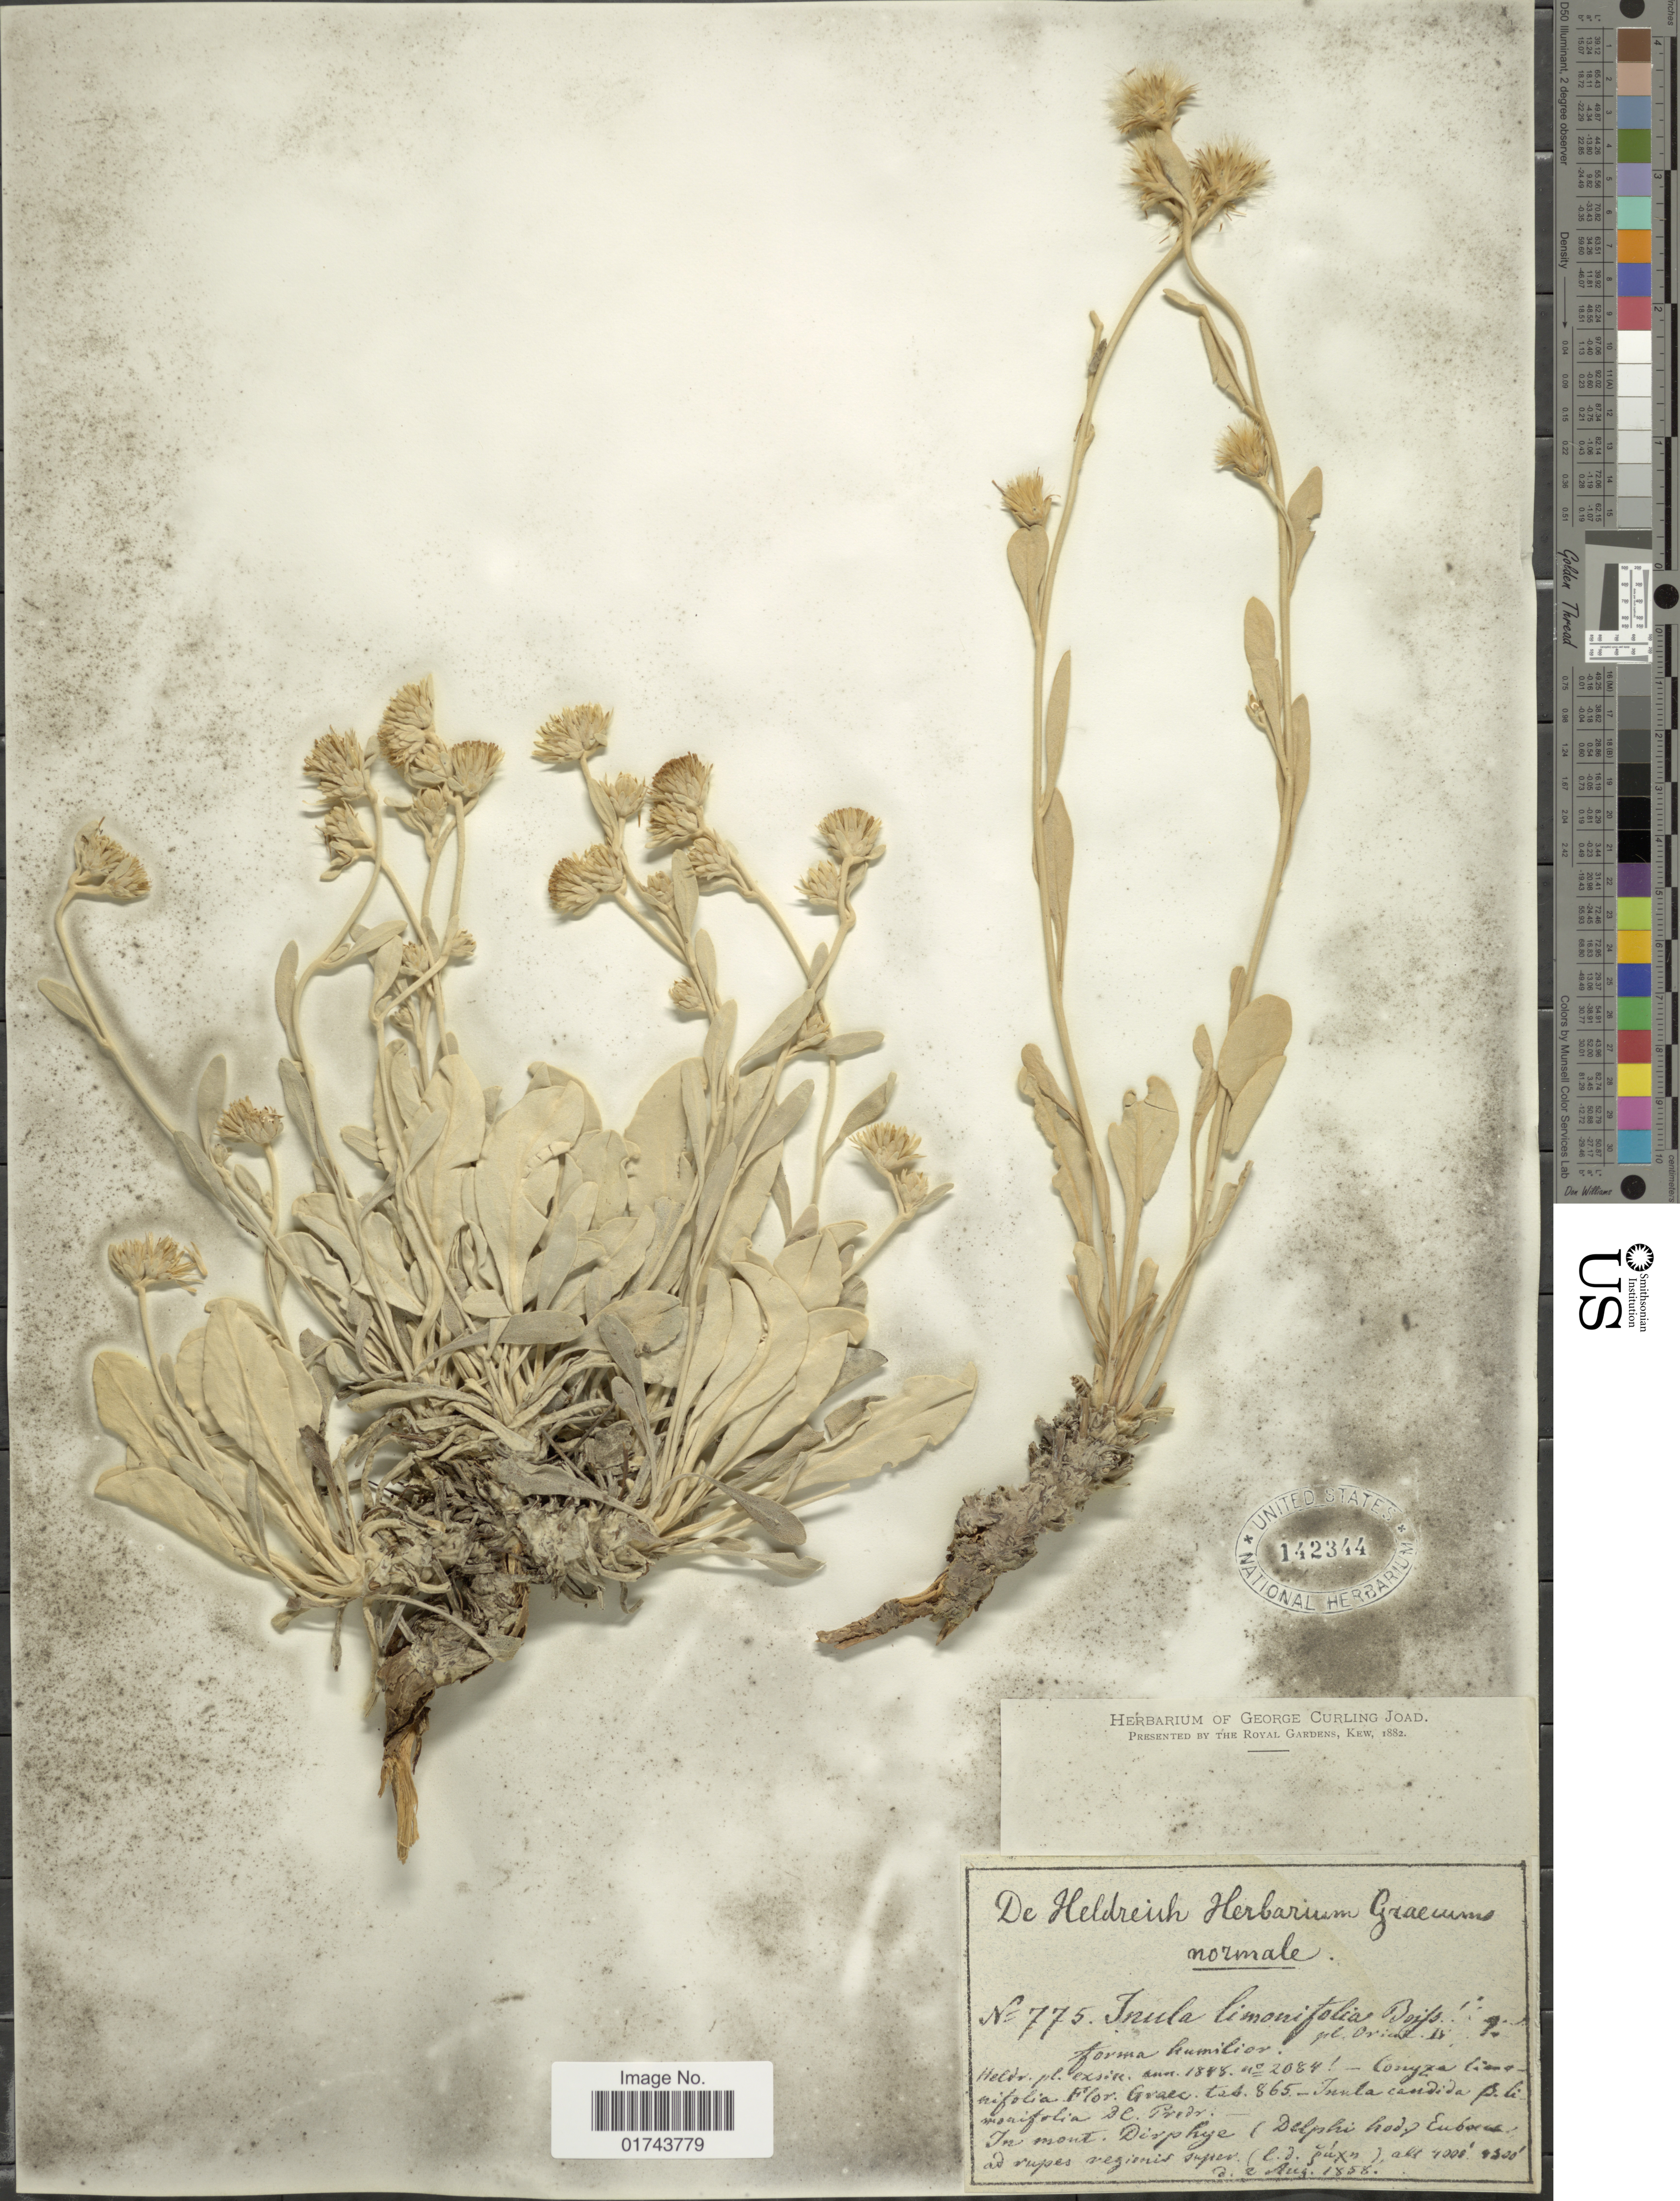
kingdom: Plantae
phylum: Tracheophyta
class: Magnoliopsida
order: Asterales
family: Asteraceae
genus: Inula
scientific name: Inula limonifolia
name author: (Sm.) Boiss.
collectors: ex herb. George Curling Joad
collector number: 775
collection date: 1858-08-02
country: Greece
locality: Graec. In mont Diphye (Delphi holy eubone) ad rupes regions super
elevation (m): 1219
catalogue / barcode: US 142344